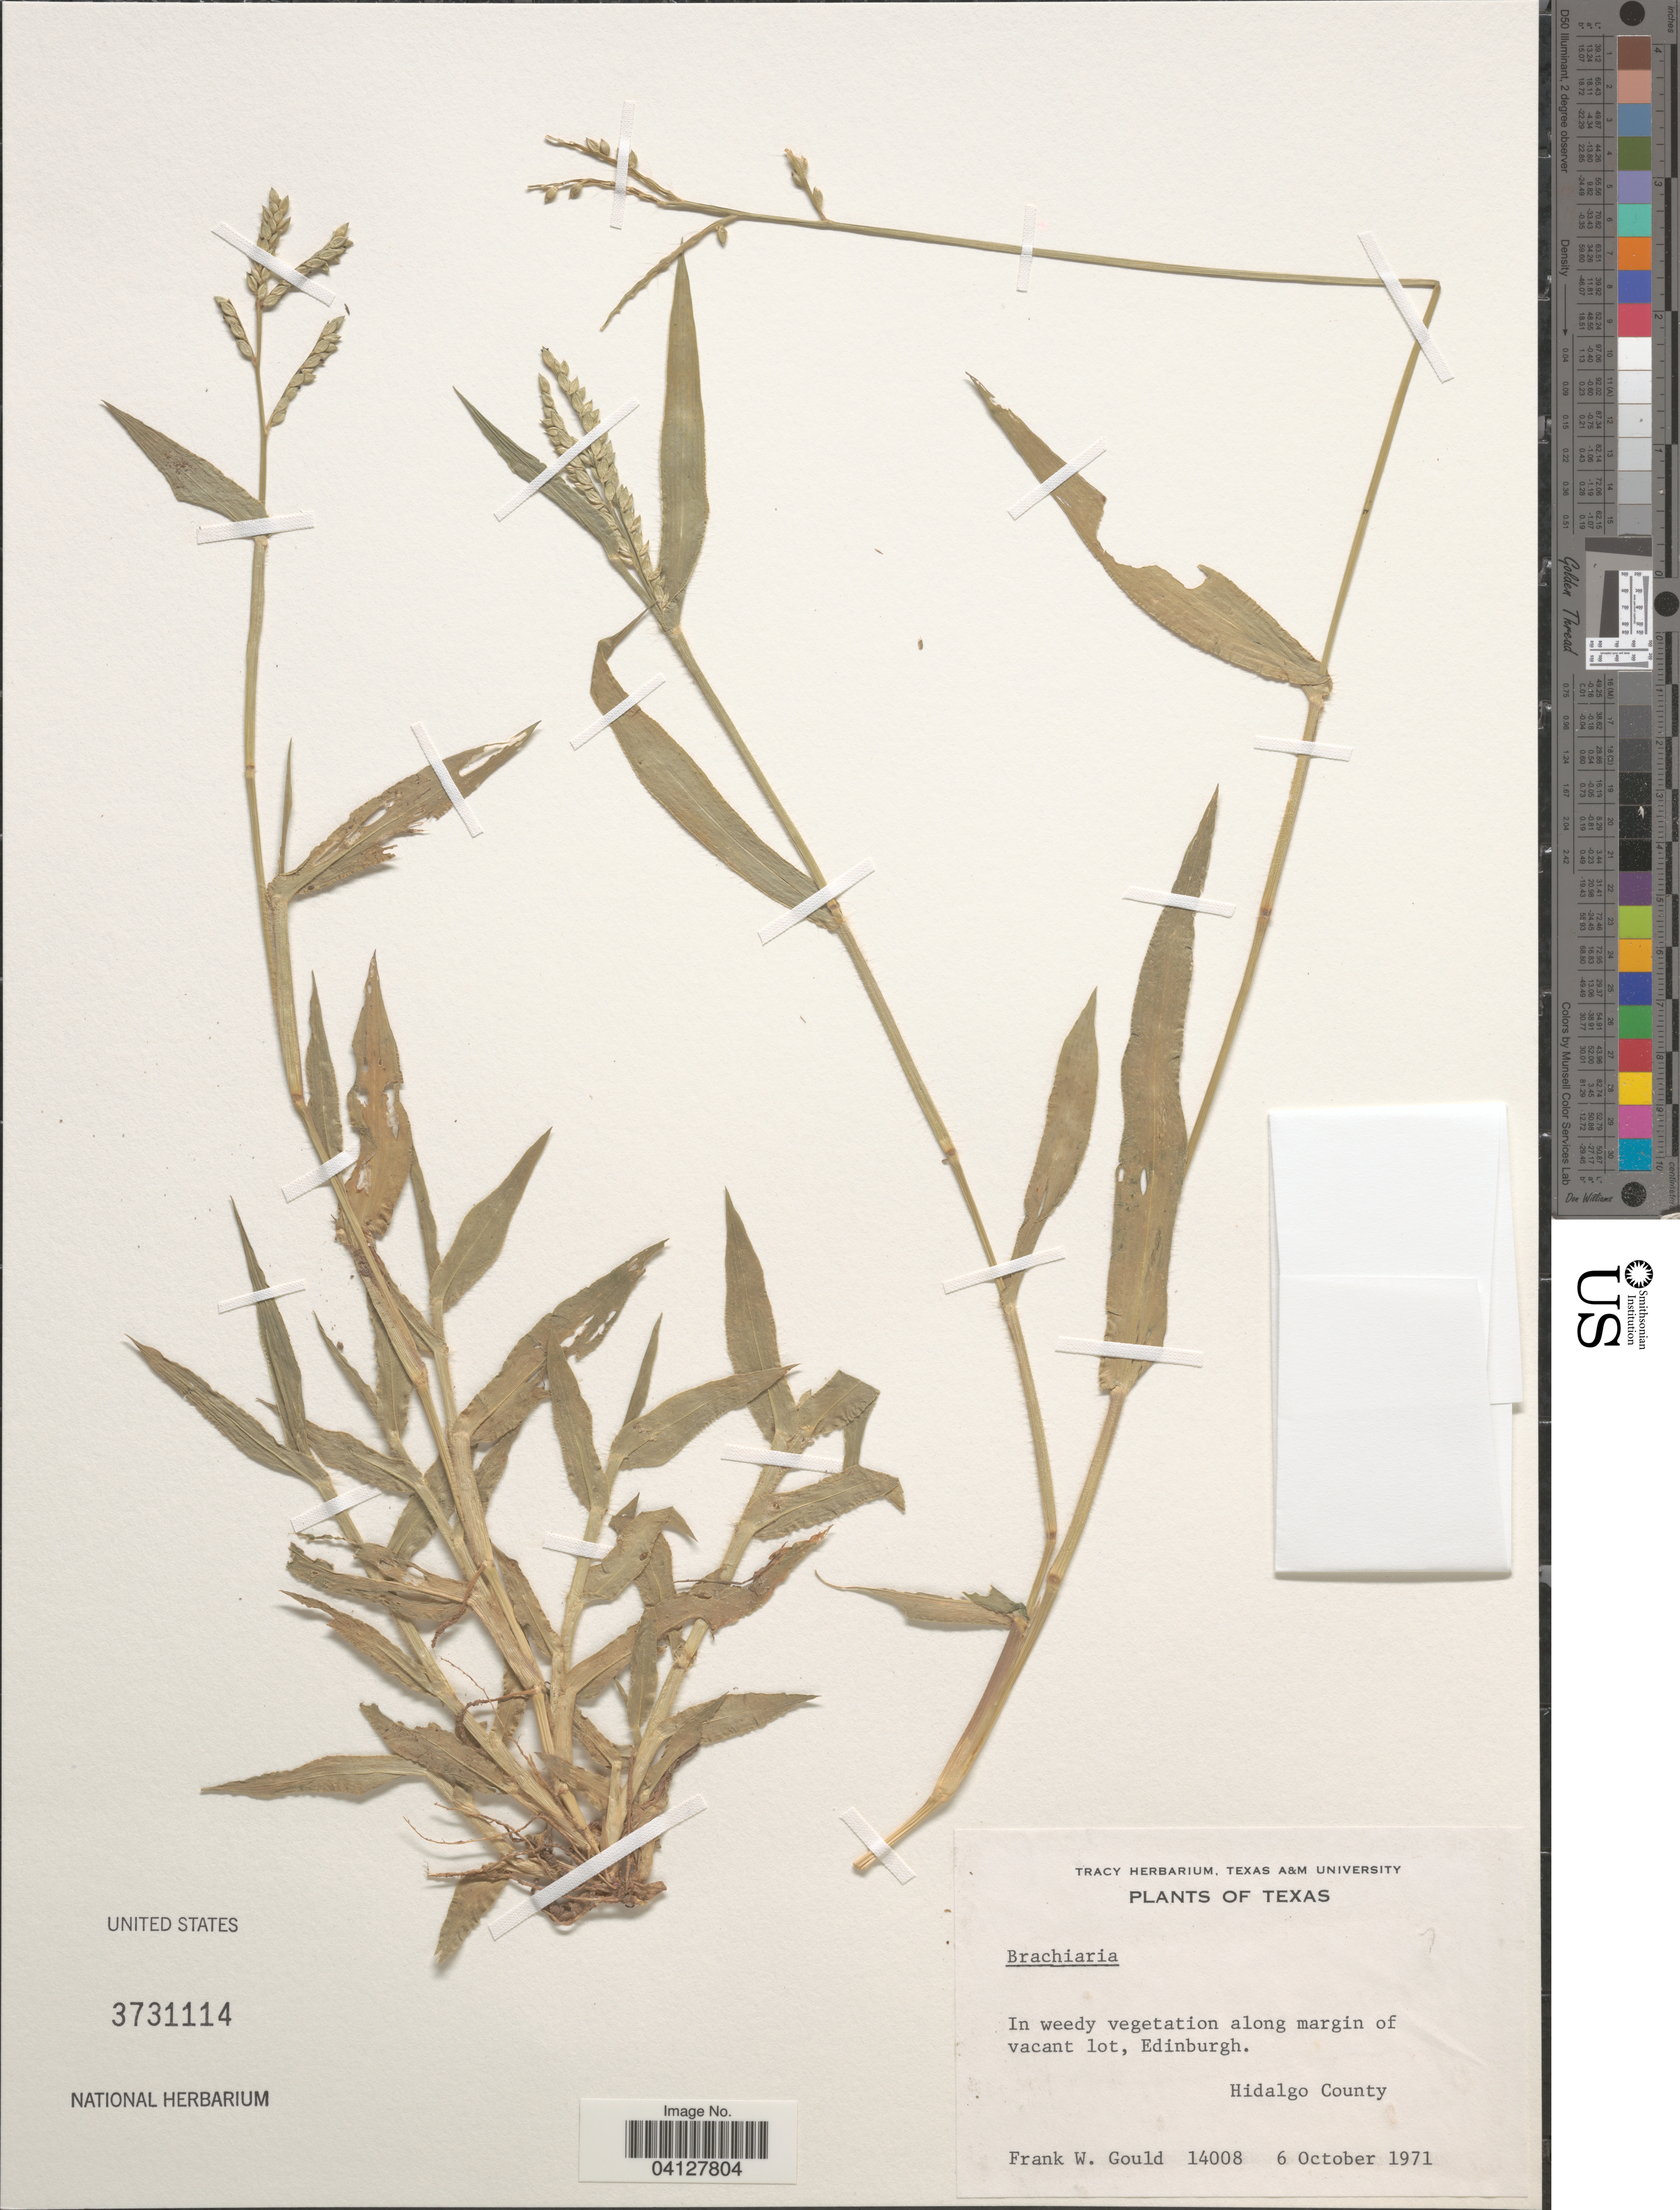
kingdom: Plantae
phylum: Tracheophyta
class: Liliopsida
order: Poales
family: Poaceae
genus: Brachiaria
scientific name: Brachiaria sp.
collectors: F. W. Gould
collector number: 14008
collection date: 1971-10-06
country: United States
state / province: Texas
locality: Along margin of vacant lot, Edinburgh. Hidalgo County.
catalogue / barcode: US 3731114